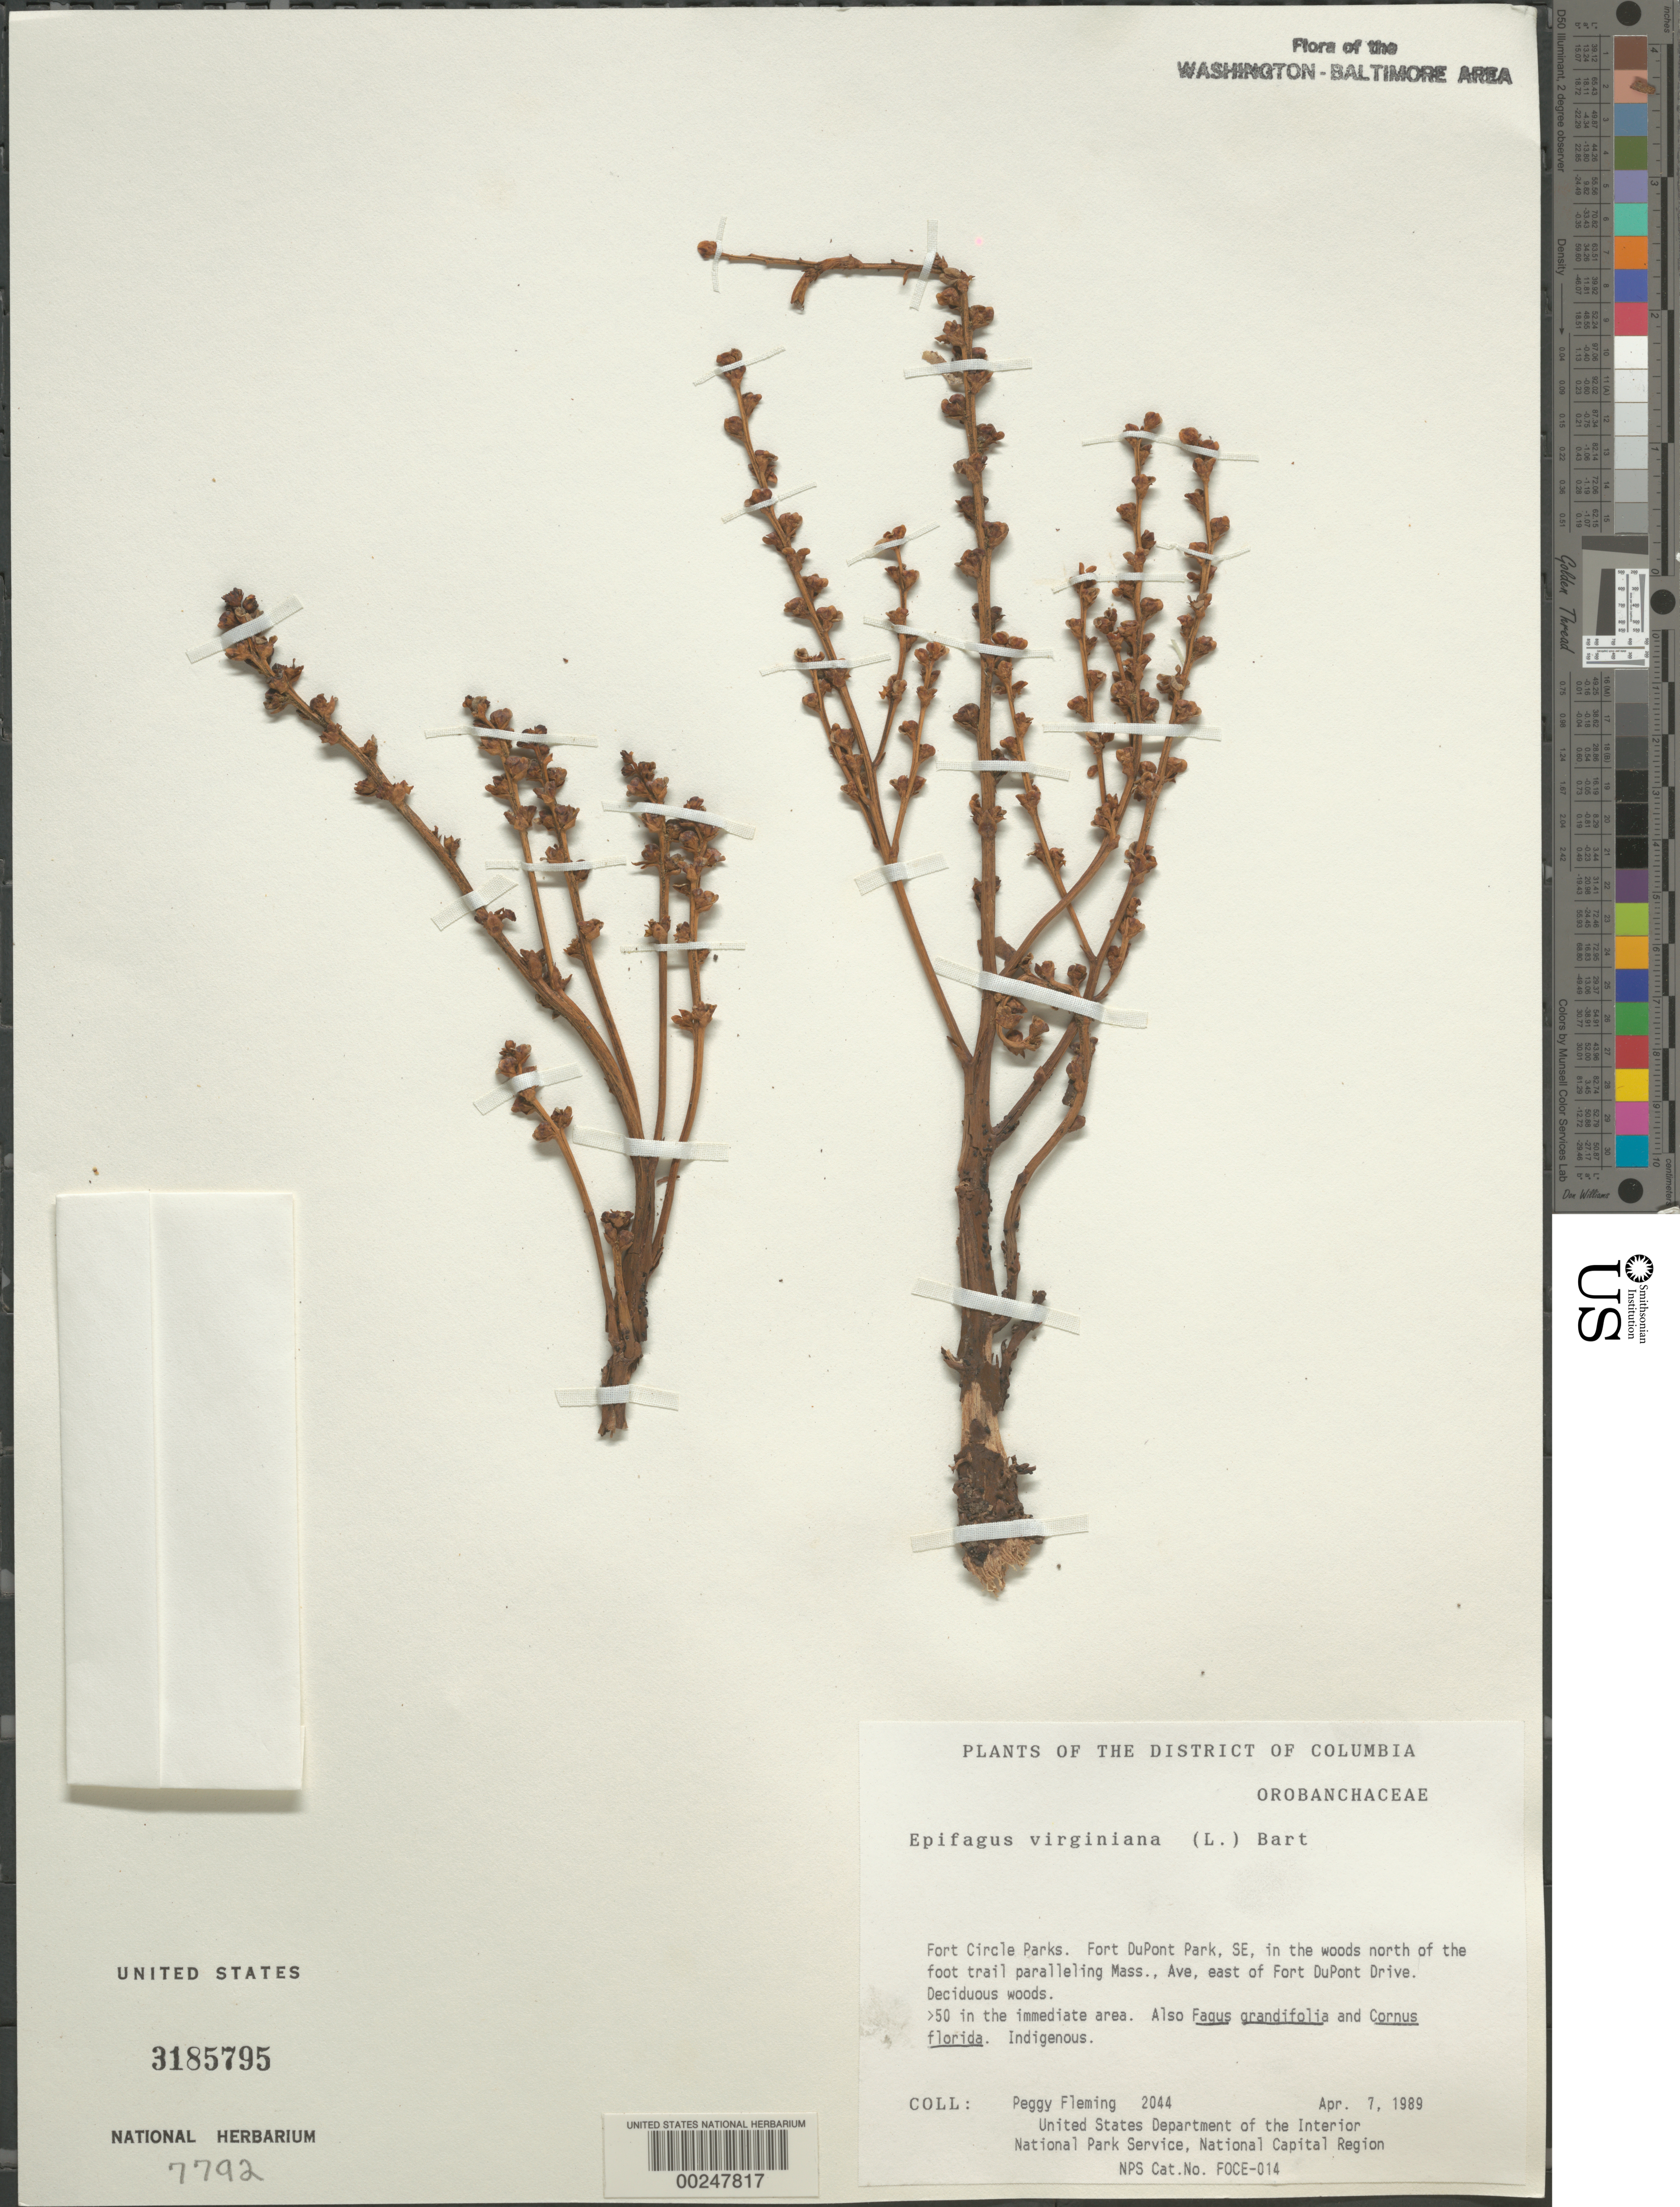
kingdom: Plantae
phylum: Tracheophyta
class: Magnoliopsida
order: Lamiales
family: Orobanchaceae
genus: Epifagus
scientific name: Epifagus virginiana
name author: (L.) W.P.C. Barton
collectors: P. Fleming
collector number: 2044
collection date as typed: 07 Apr 1989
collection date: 1989-04-07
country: United States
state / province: District of Columbia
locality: Fort Circle Parks, Fort Dupont Park, SE, N of the foot trail paralleling Mass Ave, E of Fort Dupont Dr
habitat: Deciduous woods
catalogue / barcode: US 3185795